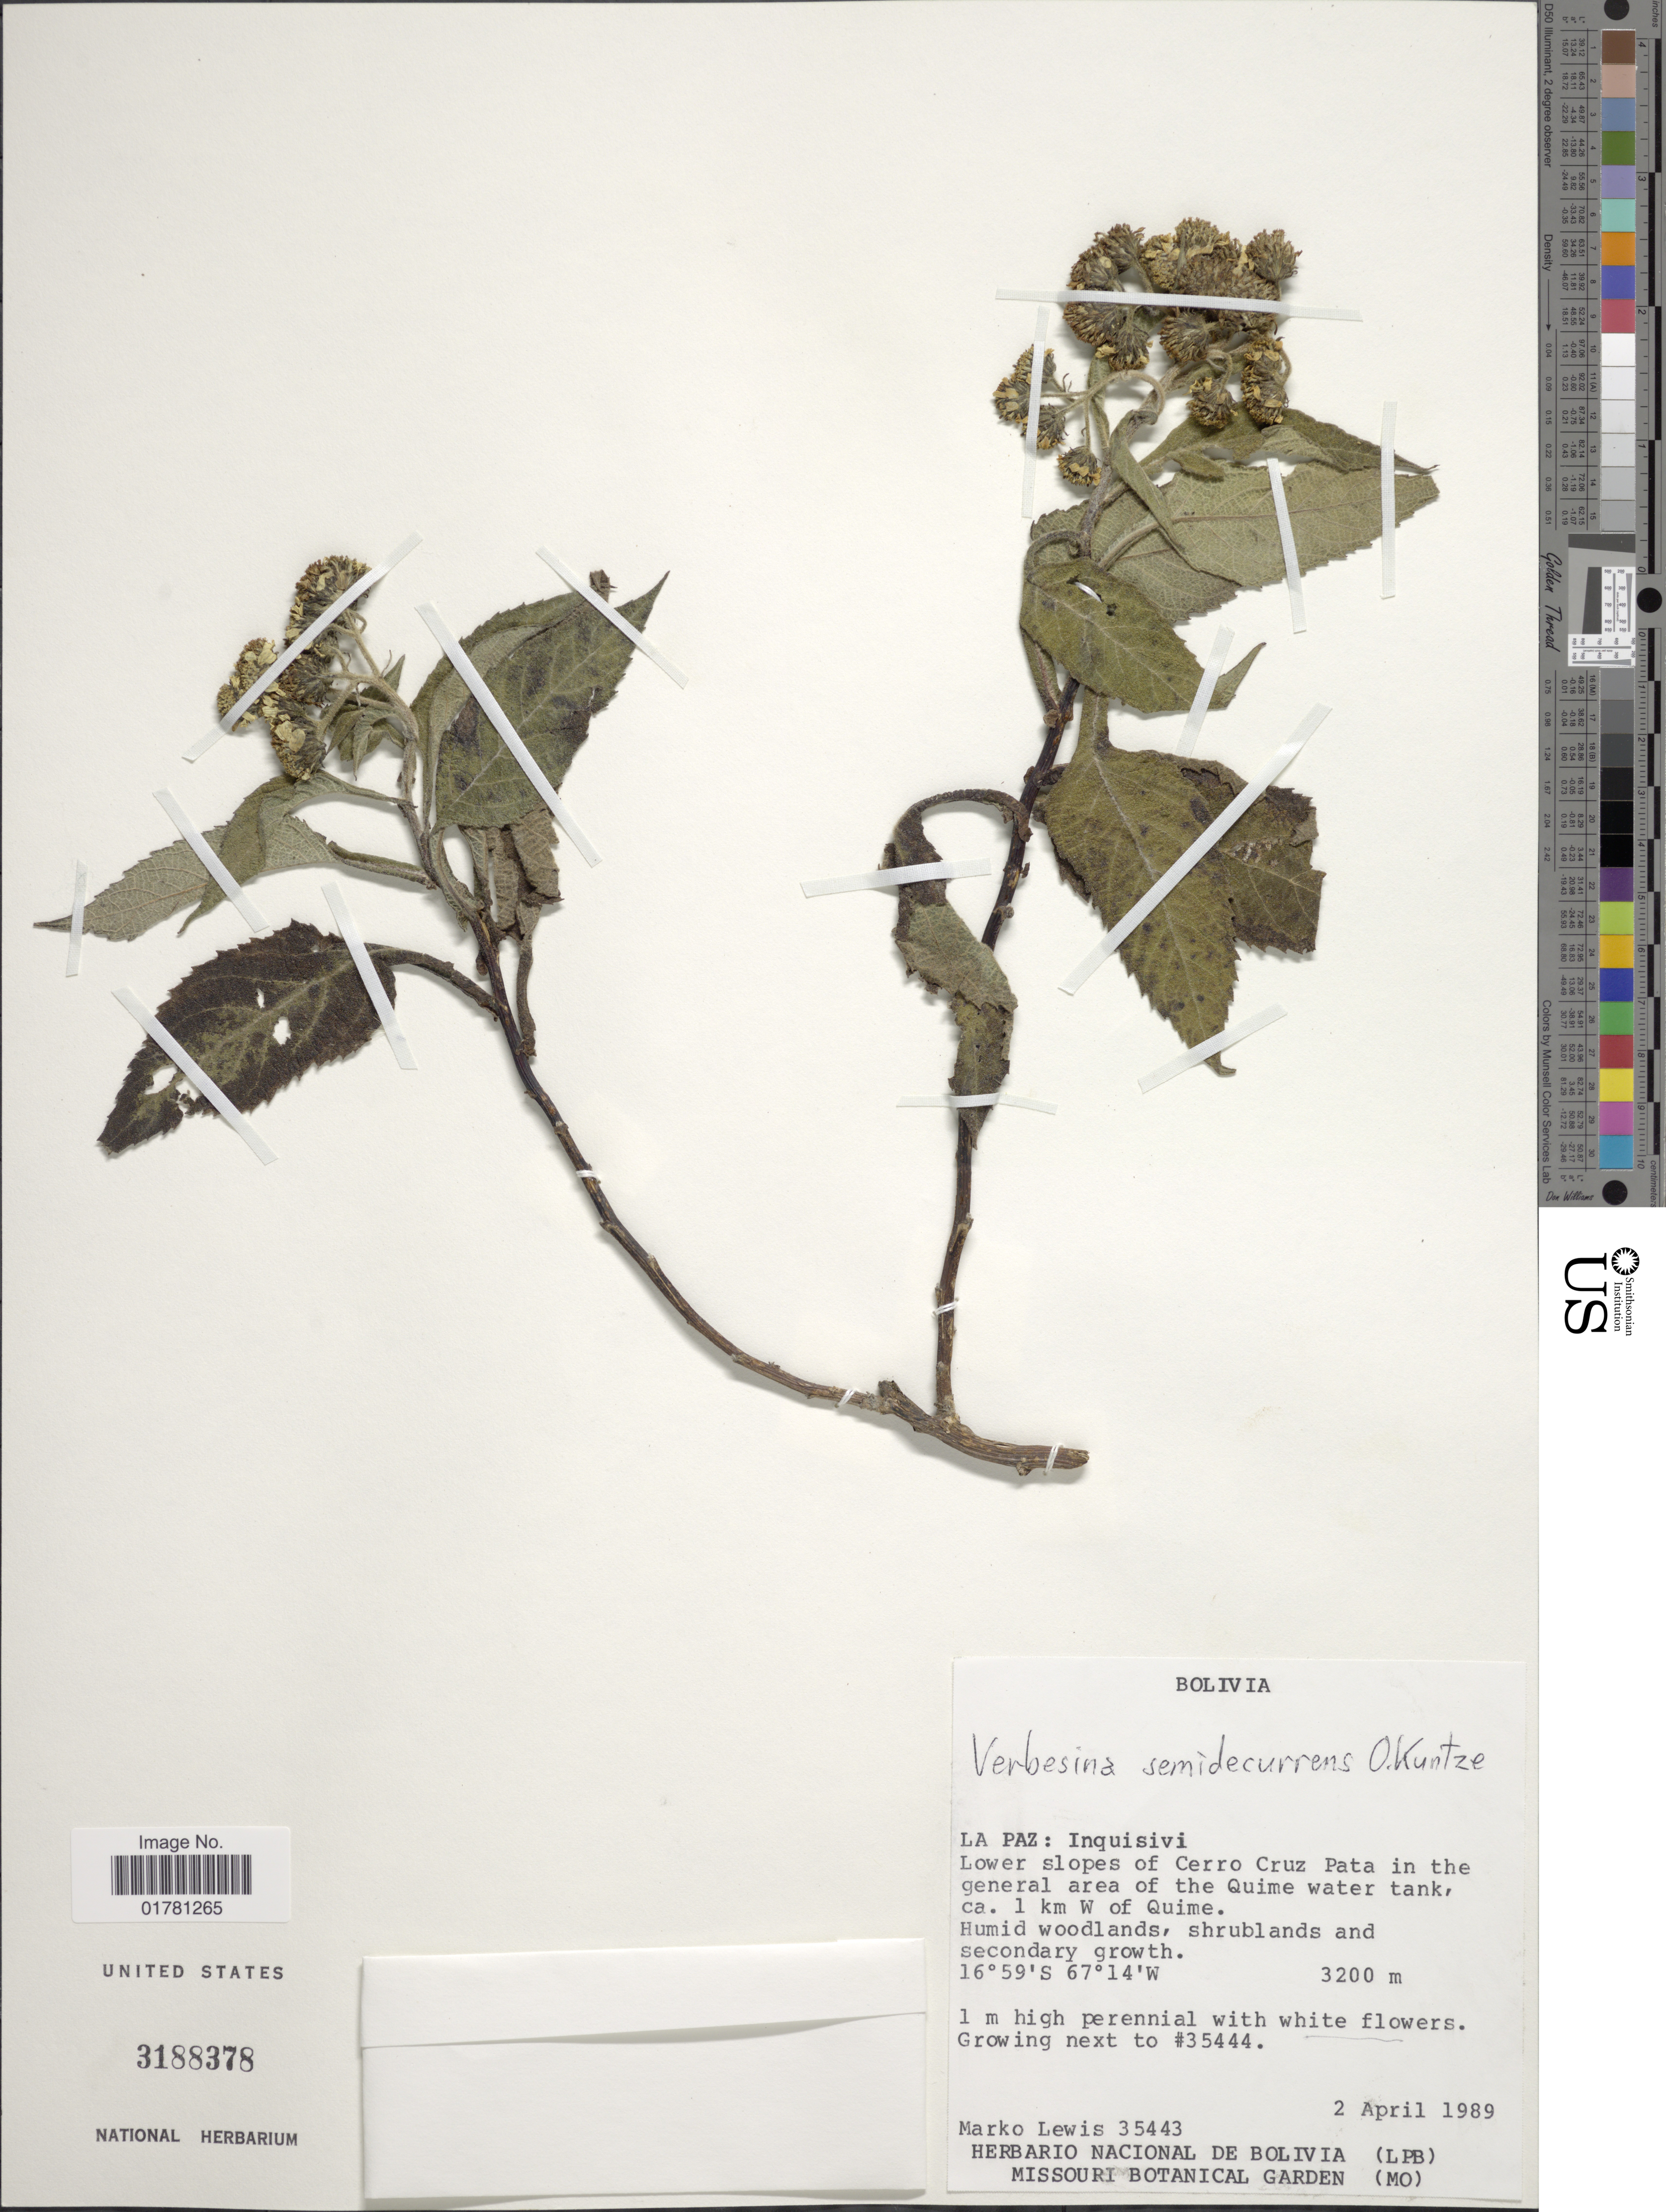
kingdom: Plantae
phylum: Tracheophyta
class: Magnoliopsida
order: Asterales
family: Asteraceae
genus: Verbesina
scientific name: Verbesina semidecurrens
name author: Kuntze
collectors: M. A. Lewis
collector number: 35443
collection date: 1989-04-02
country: Bolivia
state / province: La Paz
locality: Inquisivi, Lower slopes of Cerro Cruz Pata in the general area of the Quime water tank, ca. 1 km W of Quime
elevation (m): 3200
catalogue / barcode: US 3188378